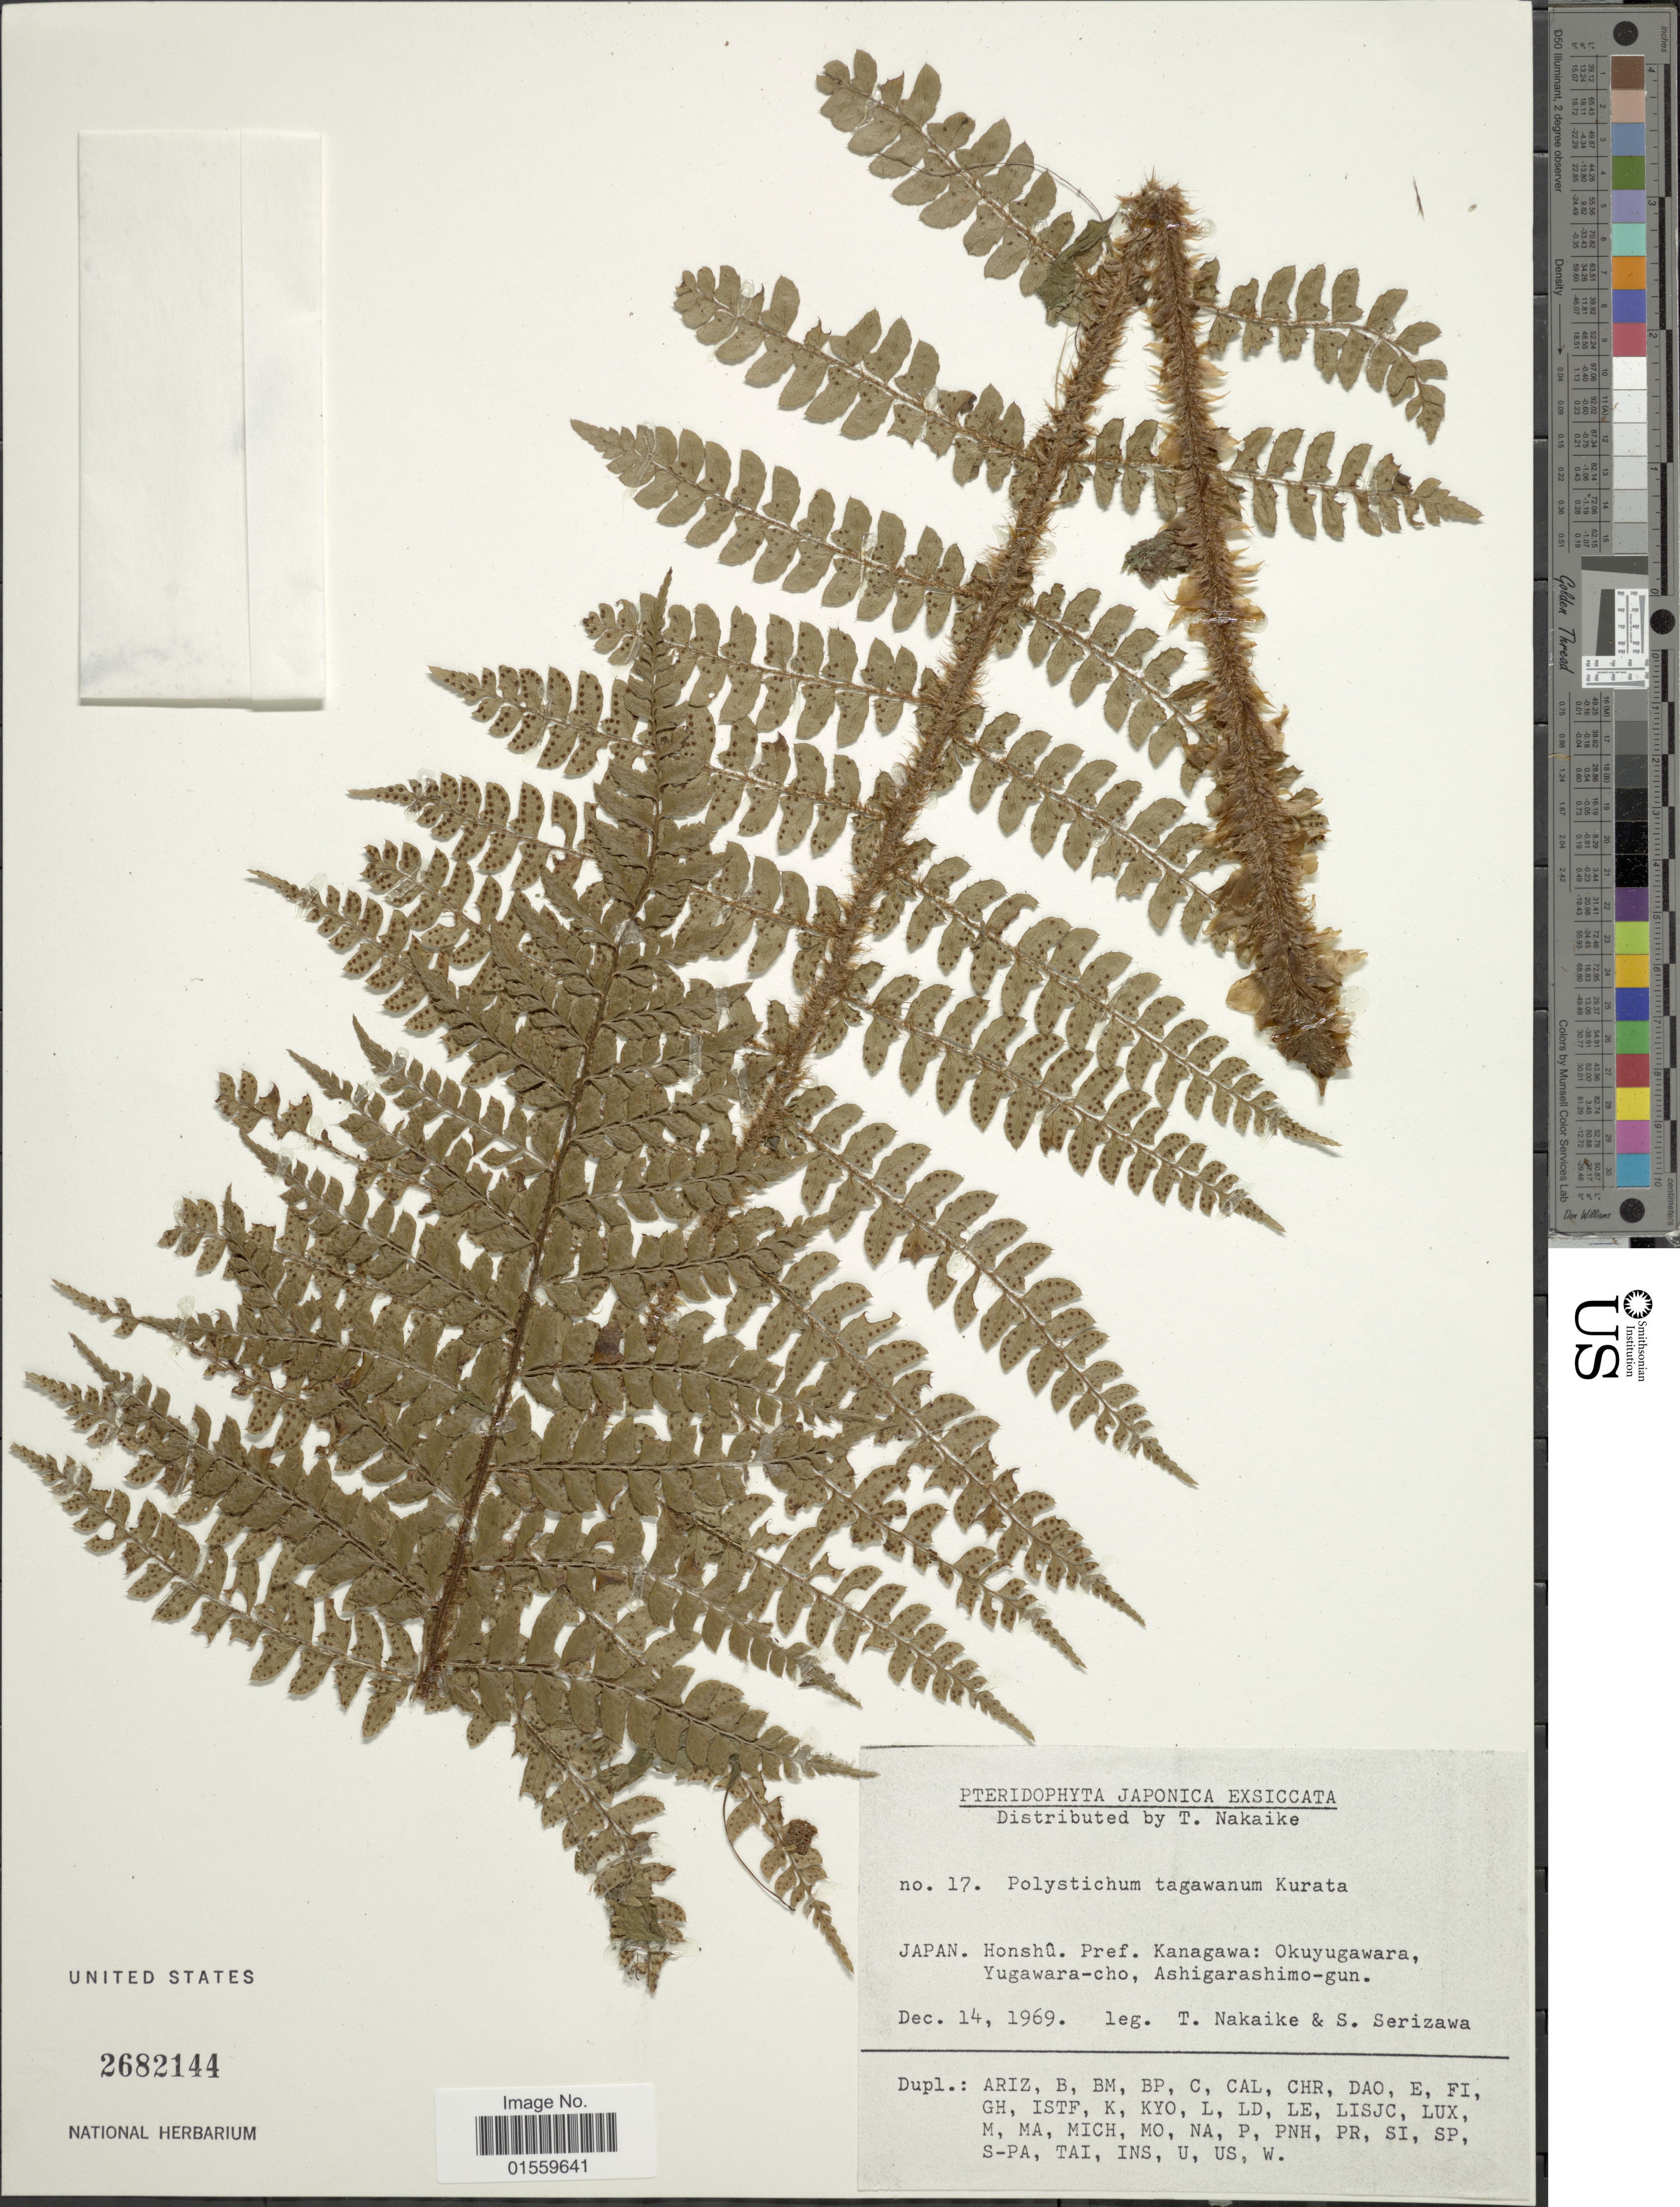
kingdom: Plantae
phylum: Tracheophyta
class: Polypodiopsida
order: Polypodiales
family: Dryopteridaceae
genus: Polystichum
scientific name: Polystichum tagawanum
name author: Sa. Kurata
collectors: T. Nakaike & S. Serizawa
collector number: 17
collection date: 1969-12-14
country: Japan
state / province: Kanagawa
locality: Honshu, Pref. Kanagawa, :Okuyugawara, Yugawara-cho, Ashigarashimo-gun.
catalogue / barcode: US 2682144